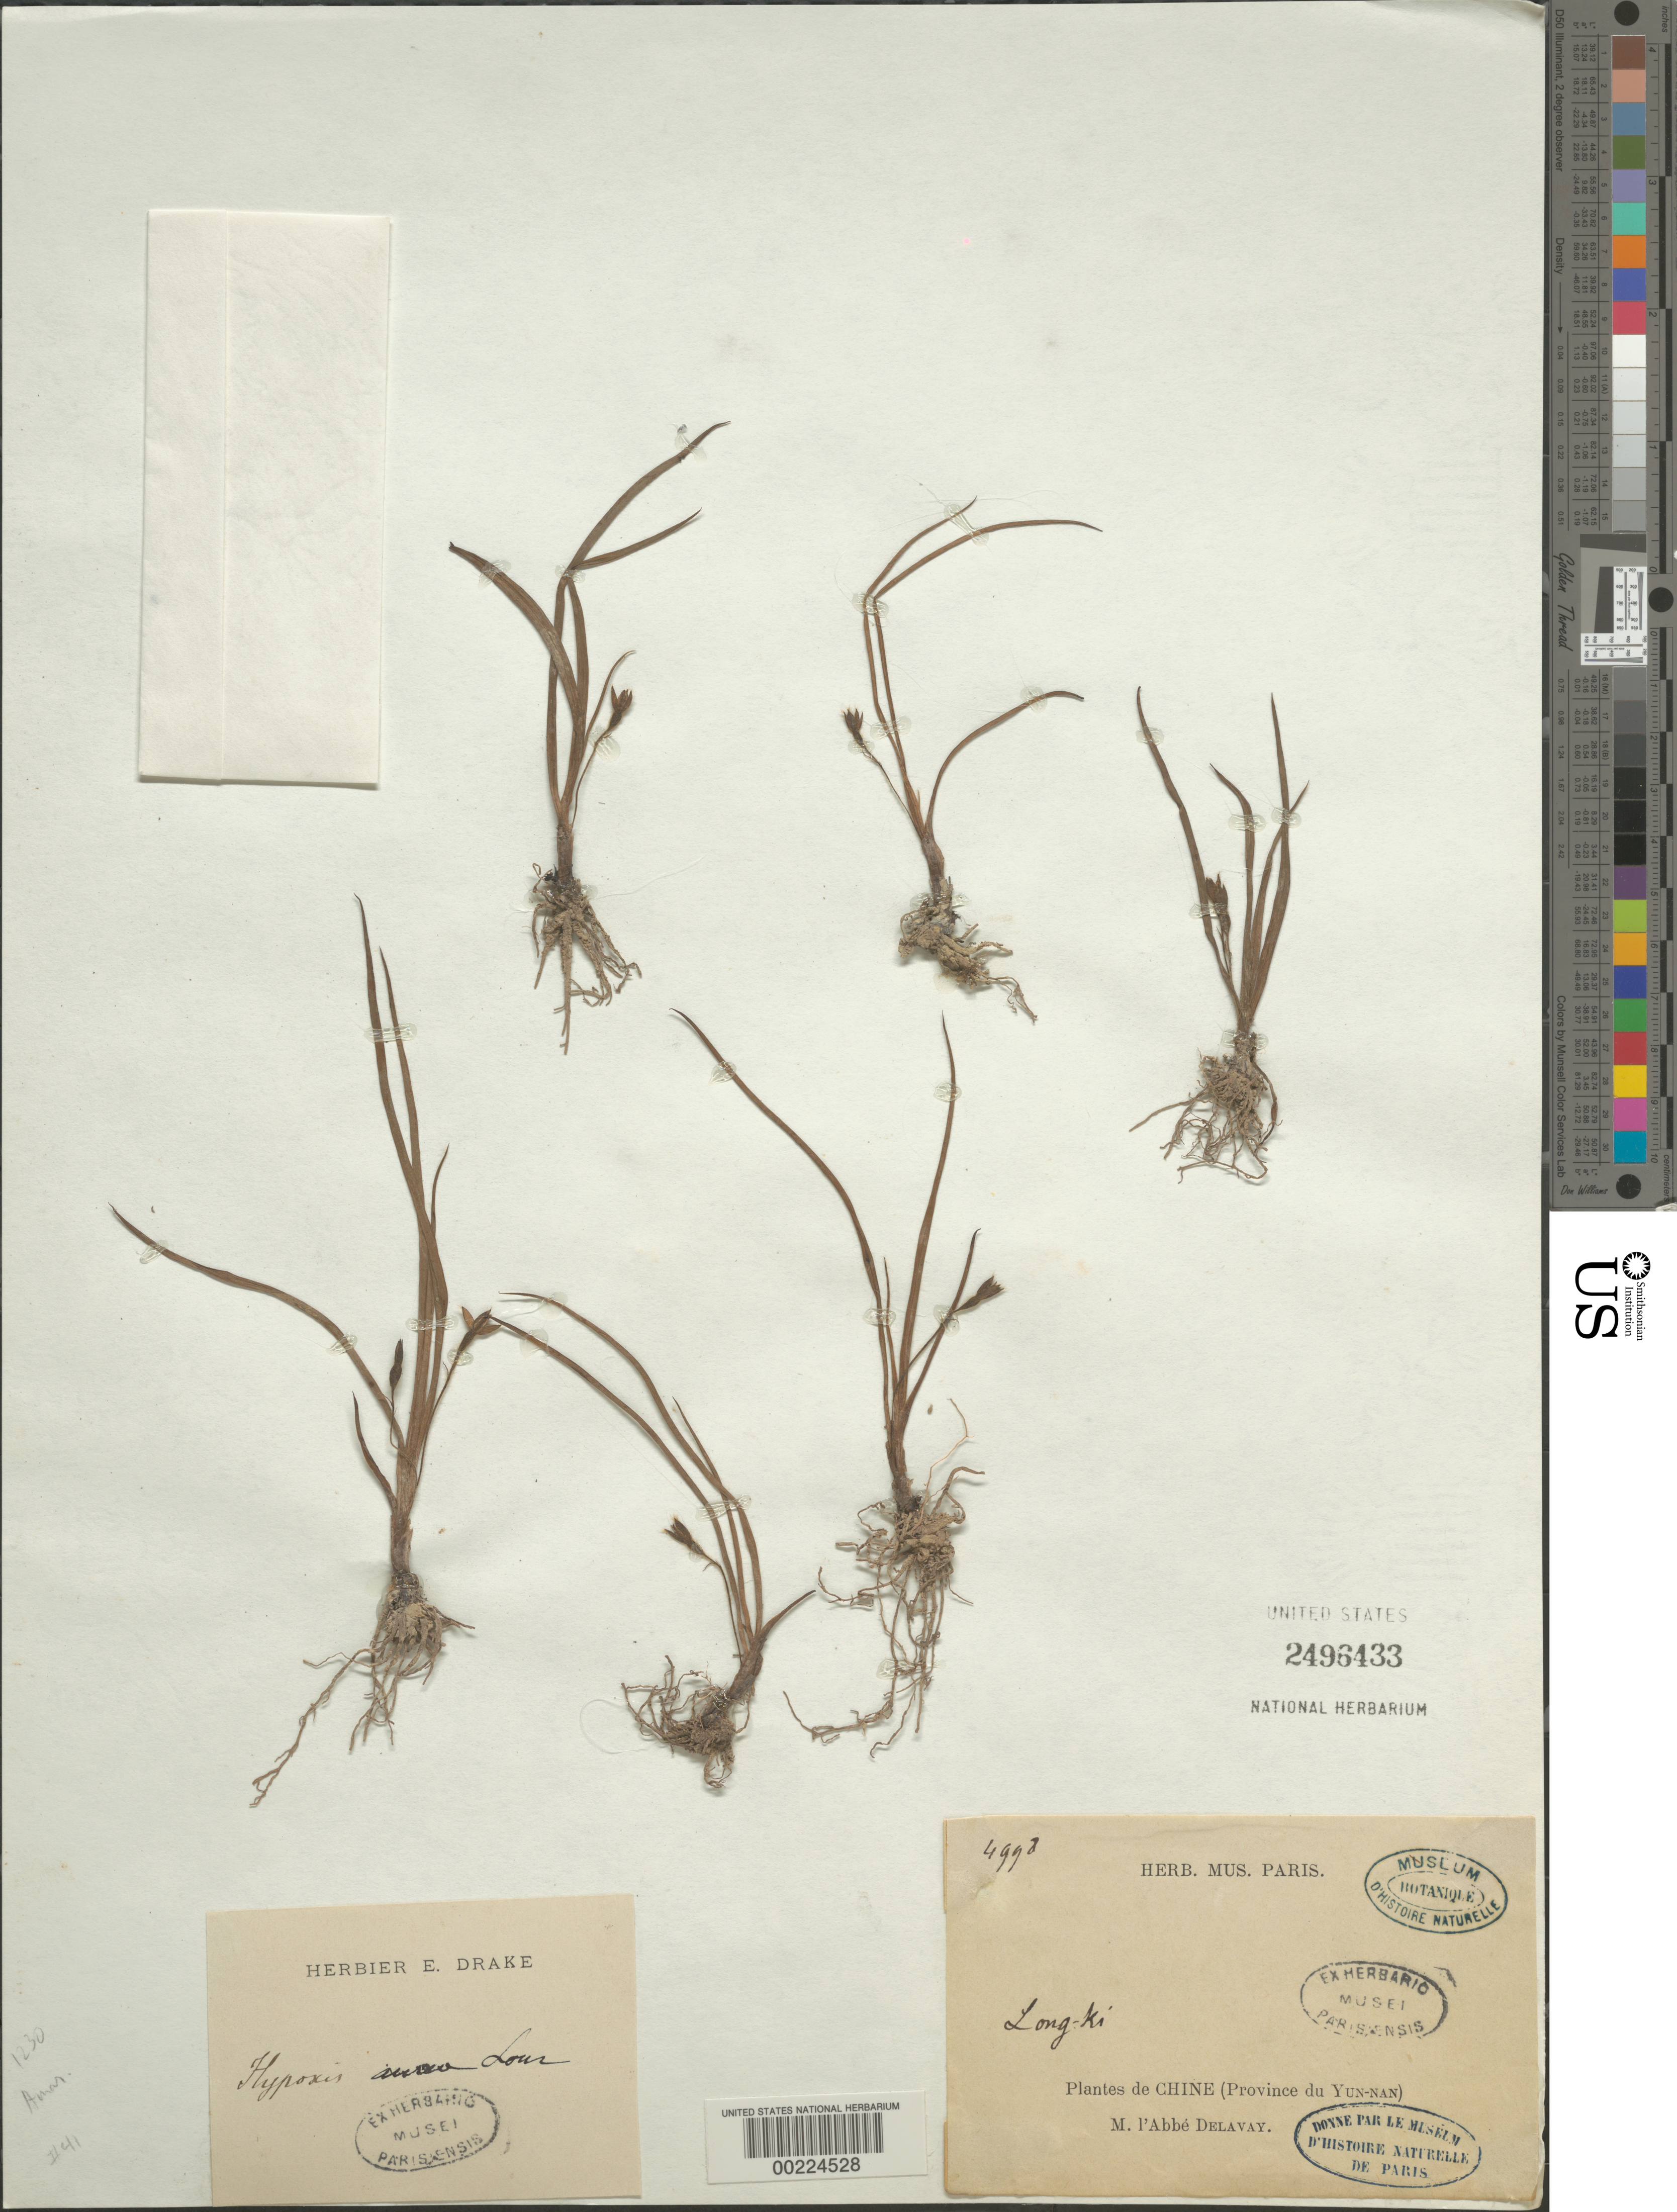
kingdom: Plantae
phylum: Tracheophyta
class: Liliopsida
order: Asparagales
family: Hypoxidaceae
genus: Hypoxis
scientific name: Hypoxis aurea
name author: Lour.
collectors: P. Delavay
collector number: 4998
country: China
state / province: Yunnan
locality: Long-ki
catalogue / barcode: US 2496433